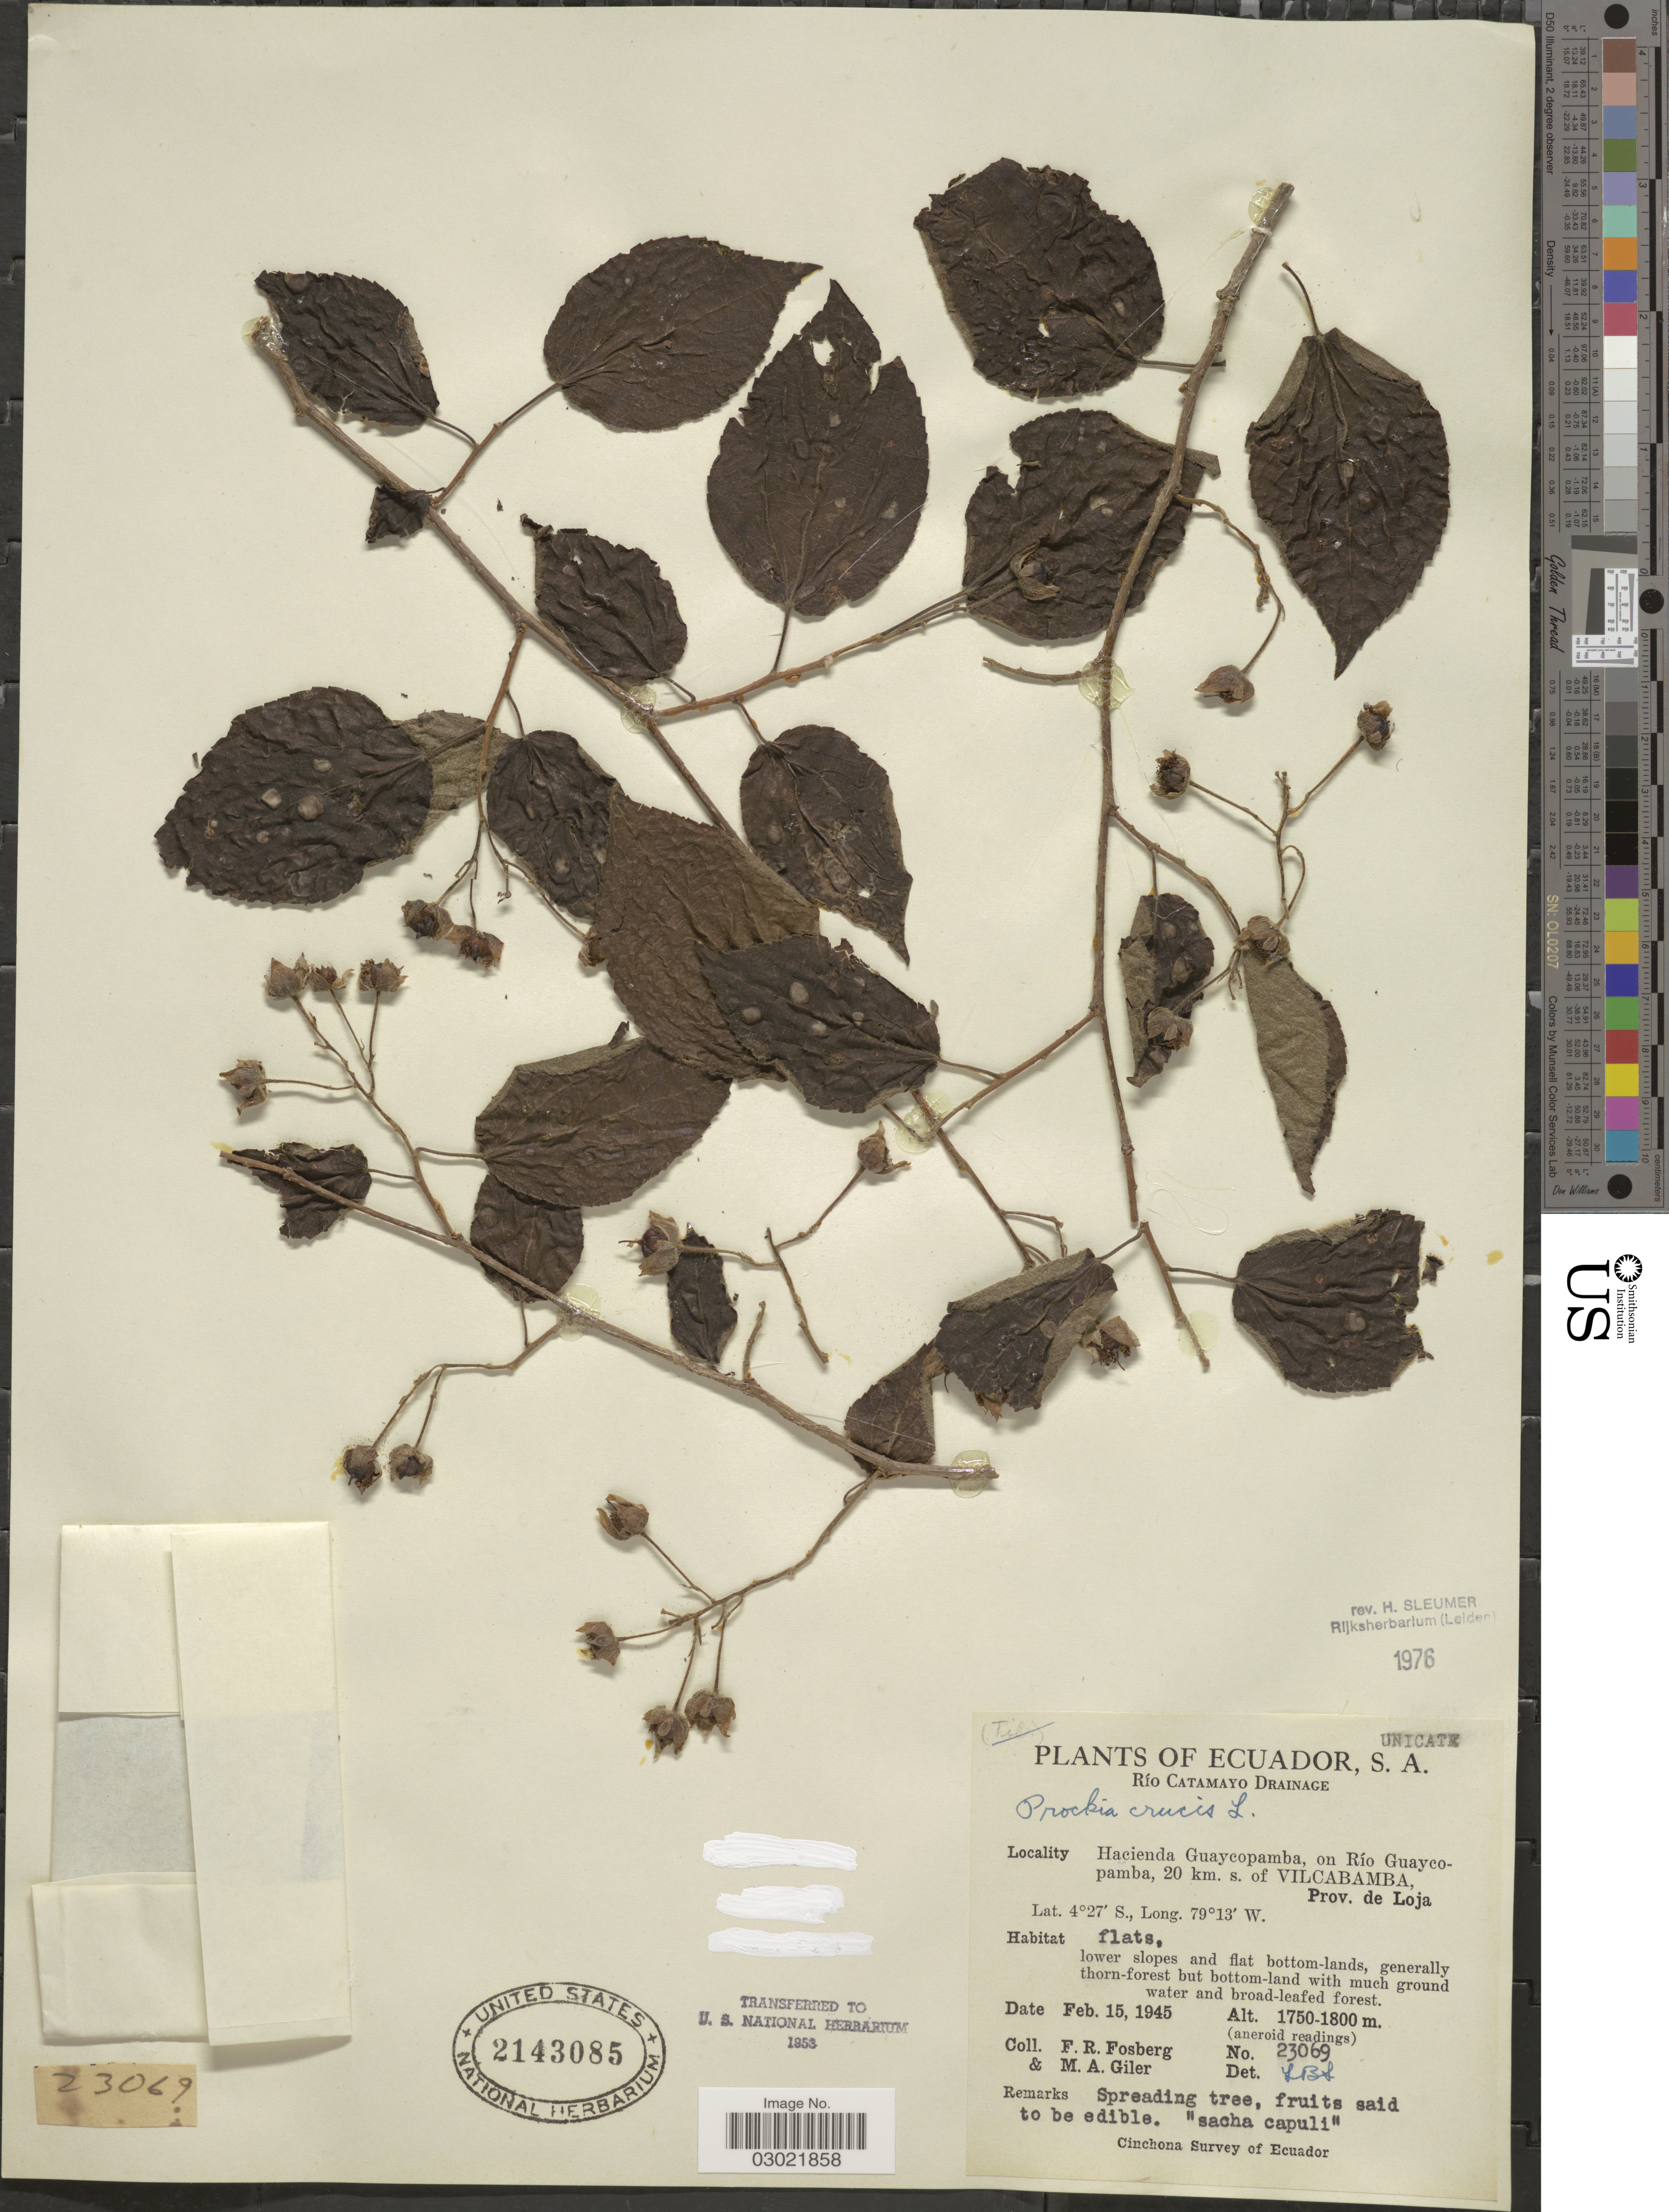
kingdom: Plantae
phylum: Tracheophyta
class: Magnoliopsida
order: Malpighiales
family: Salicaceae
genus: Prockia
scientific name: Prockia crucis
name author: P. Browne ex L.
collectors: F. R. Fosberg & M. Giler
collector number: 23069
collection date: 1945-02-15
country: Ecuador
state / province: Loja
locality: Río Catamayo Drainage. Hacienda Guaycopampa, on Río Guaycopamba, 20 km. s. of Vilcabamba.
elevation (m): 1750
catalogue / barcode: US 2143085